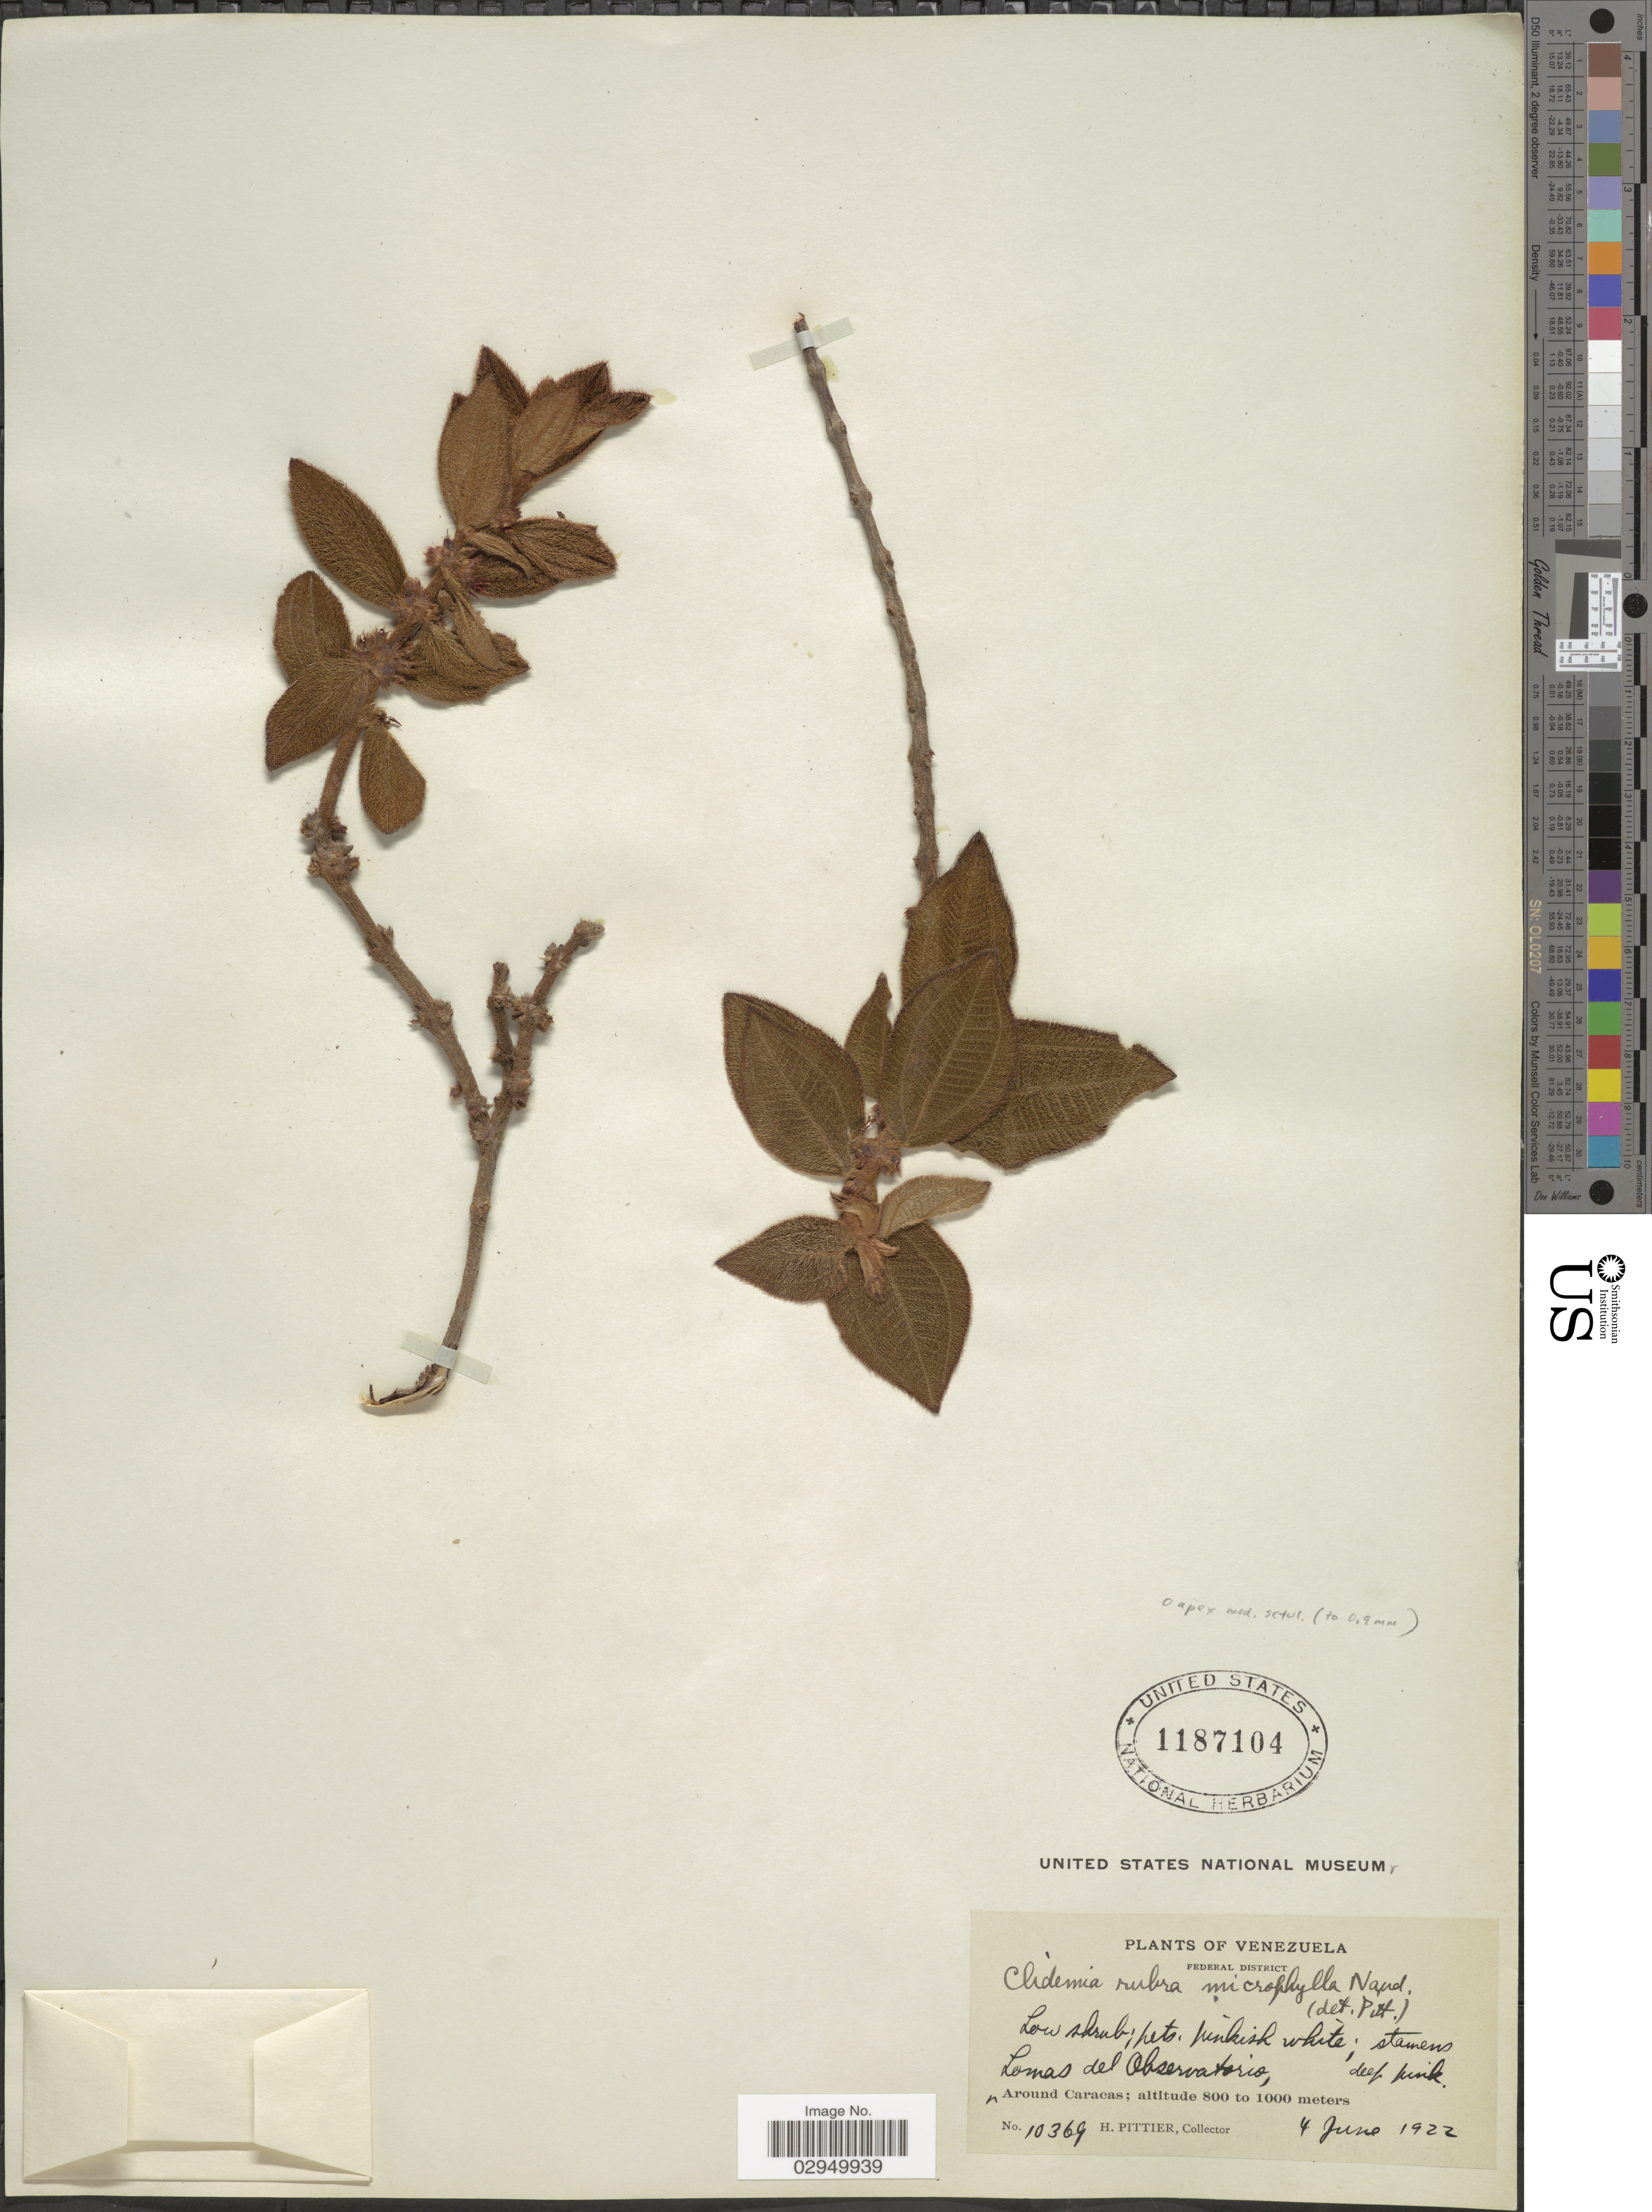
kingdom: Plantae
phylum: Tracheophyta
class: Magnoliopsida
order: Myrtales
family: Melastomataceae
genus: Clidemia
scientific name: Clidemia rubra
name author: (Aubl.) Mart.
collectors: H. F. Pittier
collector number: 10369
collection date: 1922-06-04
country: Venezuela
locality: Federal District. Lomas del Observatorio. Around Caracas.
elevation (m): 800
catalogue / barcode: US 1187104